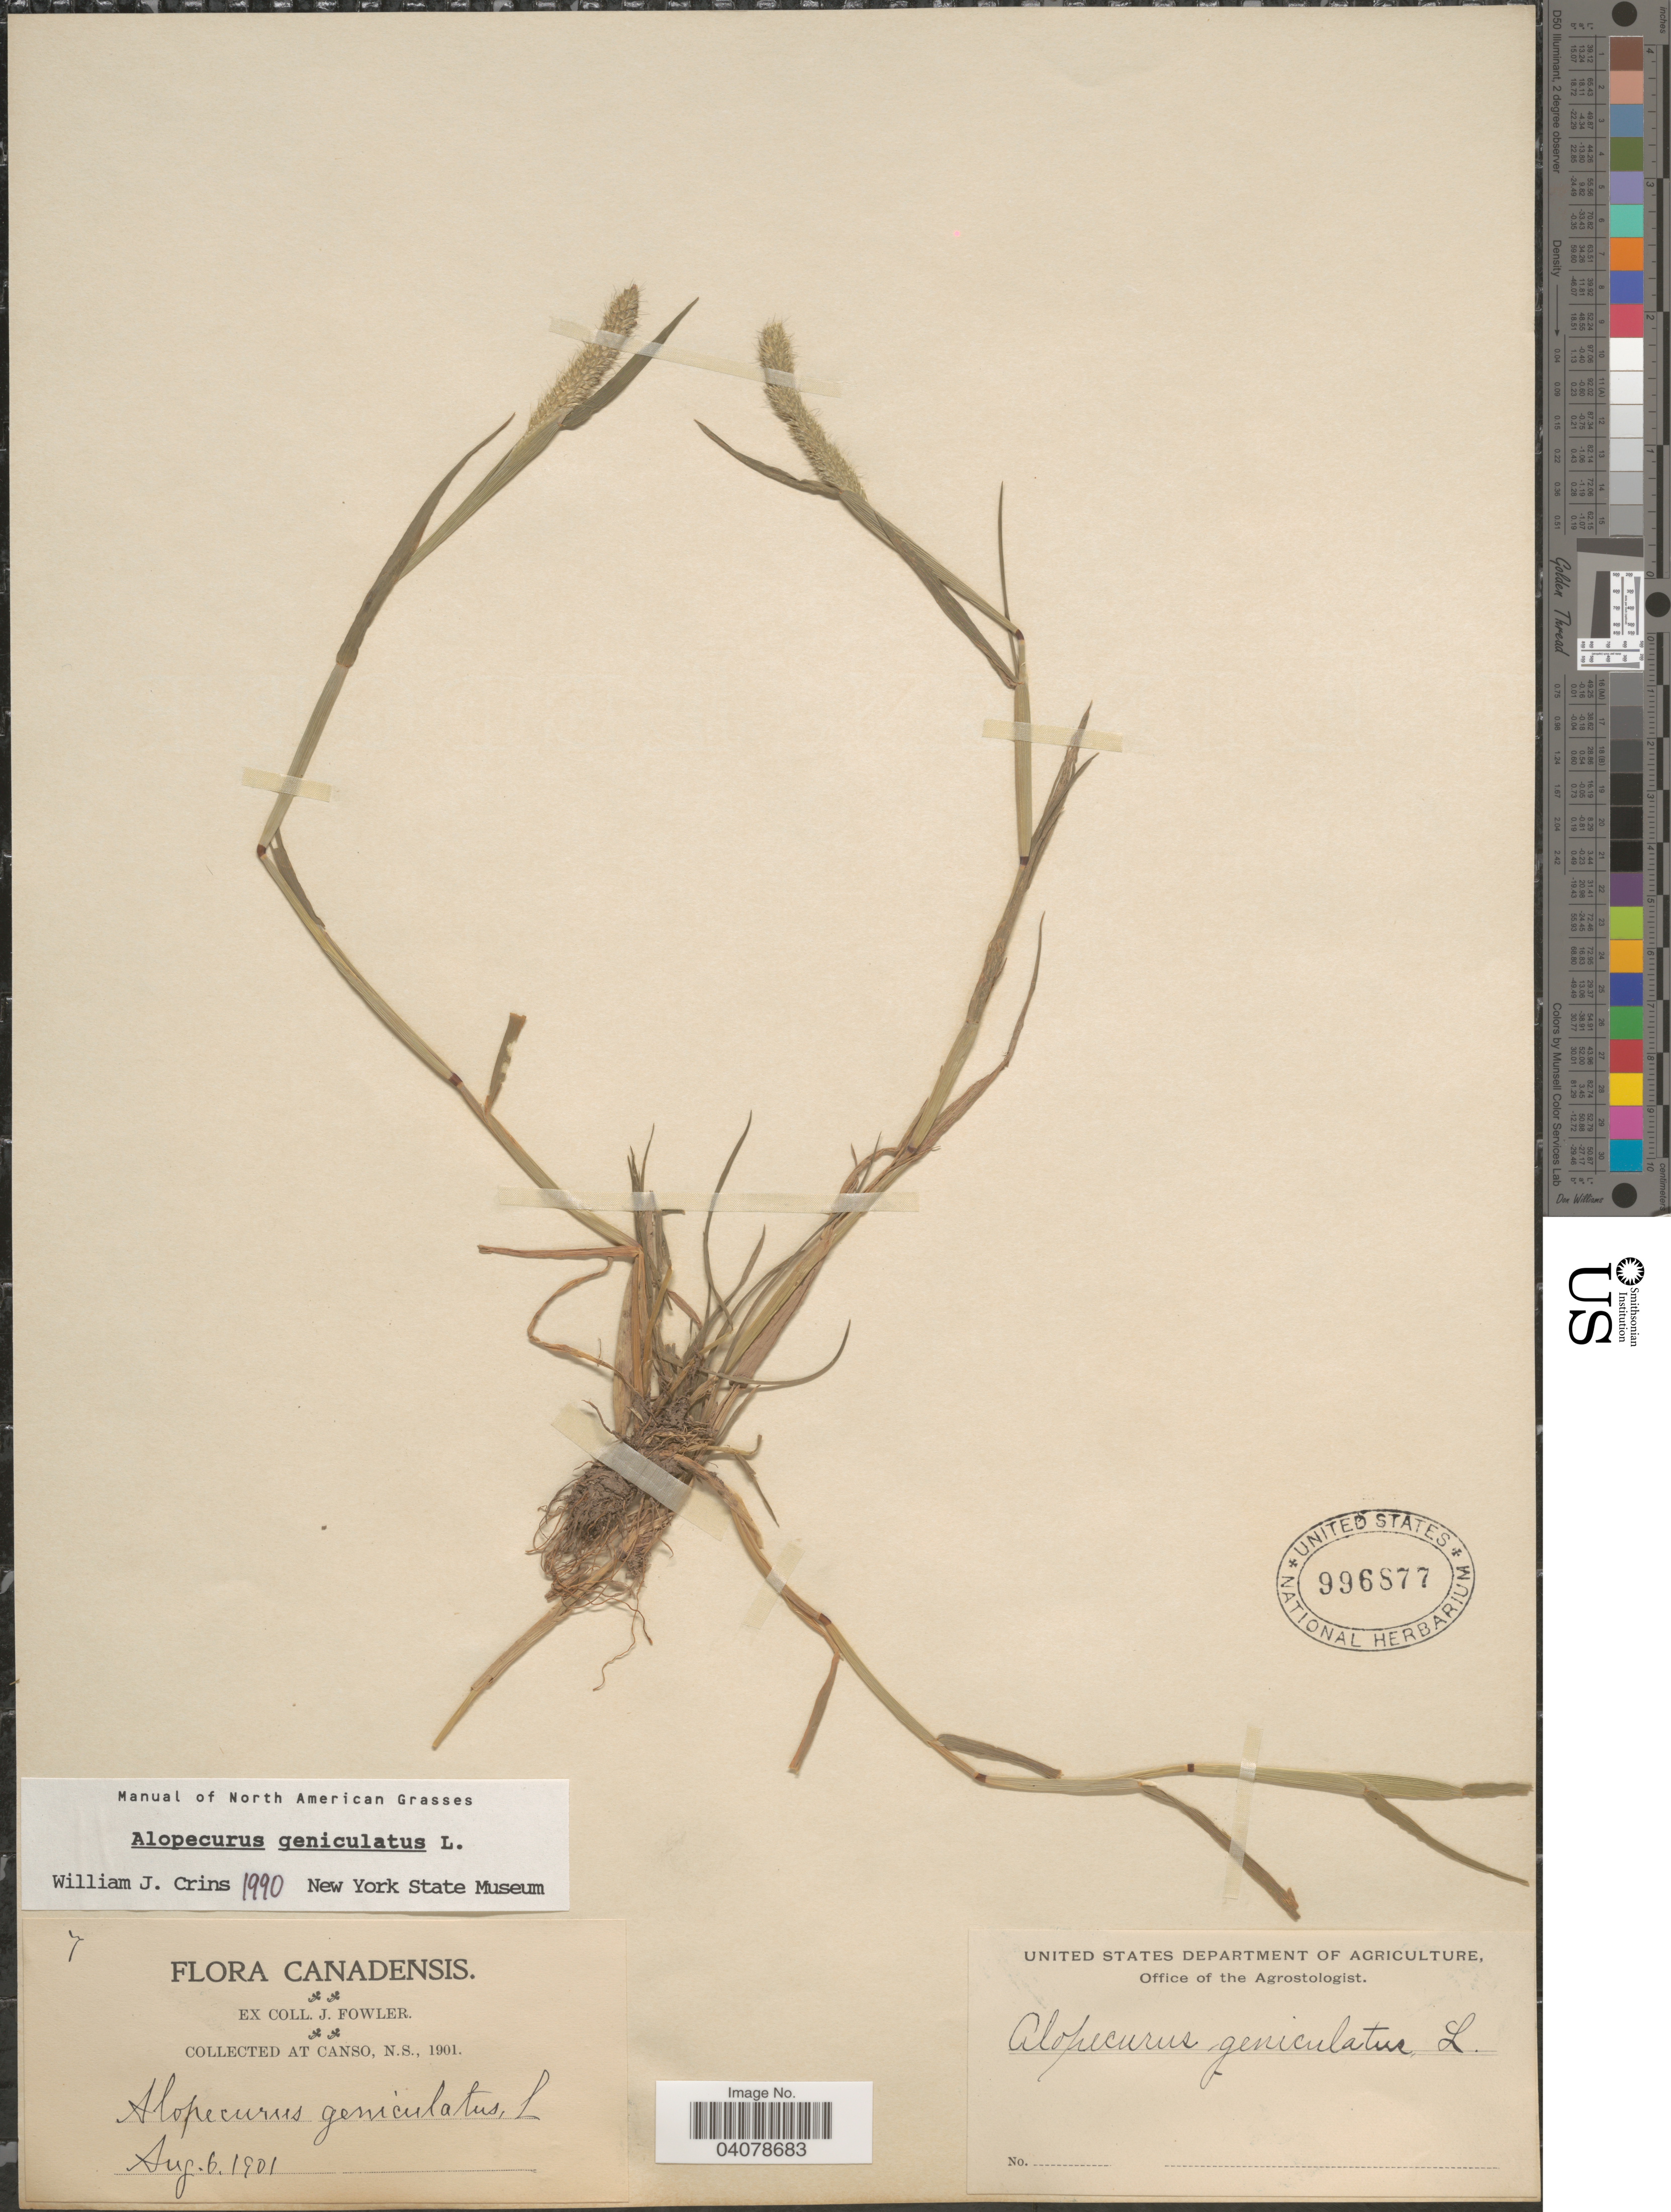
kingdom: Plantae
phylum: Tracheophyta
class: Liliopsida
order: Poales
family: Poaceae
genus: Alopecurus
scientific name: Alopecurus geniculatus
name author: L.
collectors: J. Fowler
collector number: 7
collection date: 1901-08-06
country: Canada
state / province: Nova Scotia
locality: At Canso.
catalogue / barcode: US 996877